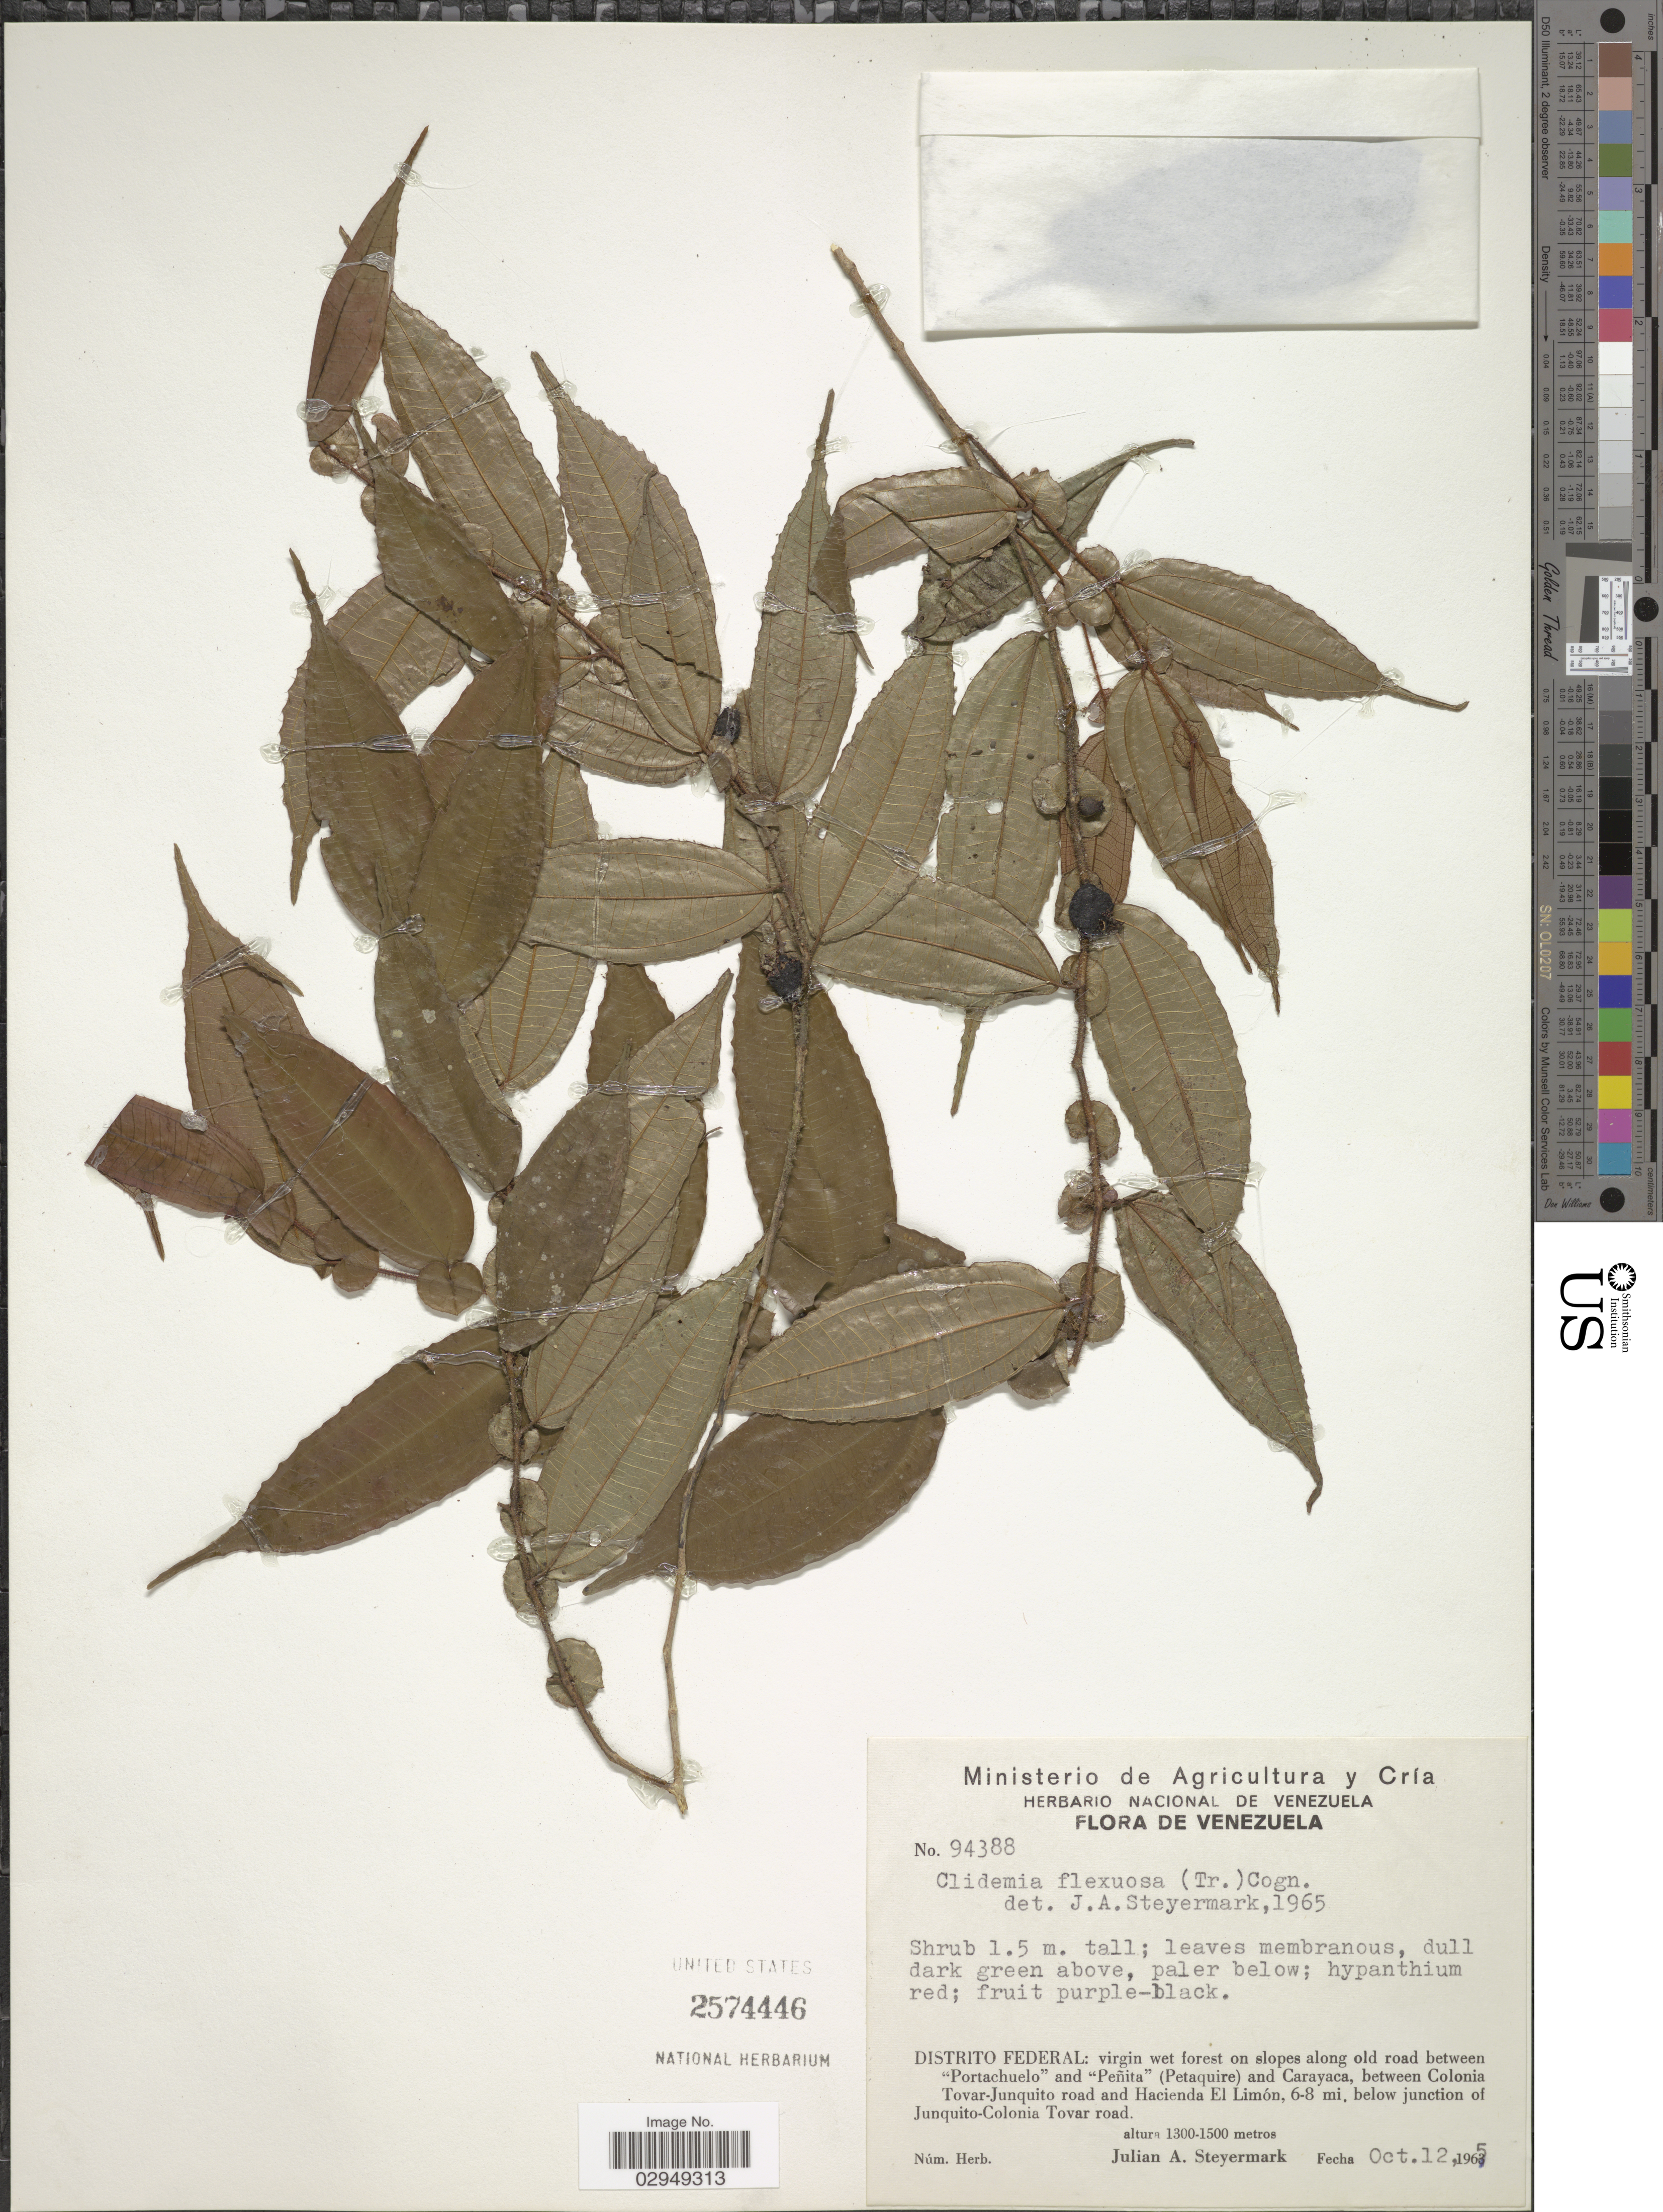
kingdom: Plantae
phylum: Tracheophyta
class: Magnoliopsida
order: Myrtales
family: Melastomataceae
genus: Clidemia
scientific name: Clidemia flexuosa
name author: (Triana) Cogn.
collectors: J. Steyermark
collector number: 94388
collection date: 1965-10-12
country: Venezuela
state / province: Distrito Federal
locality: Distrito Federal: virgin wet forest on slopes along old road between "Portachuelo" and "Peñita" (Petaquire) and Carayaca, between Colonia Tovar-Junquito road and Hacienda El Limón, 6-8 mi. below junction of Junquito-Colonia Tovar road.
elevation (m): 1300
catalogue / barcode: US 2574446